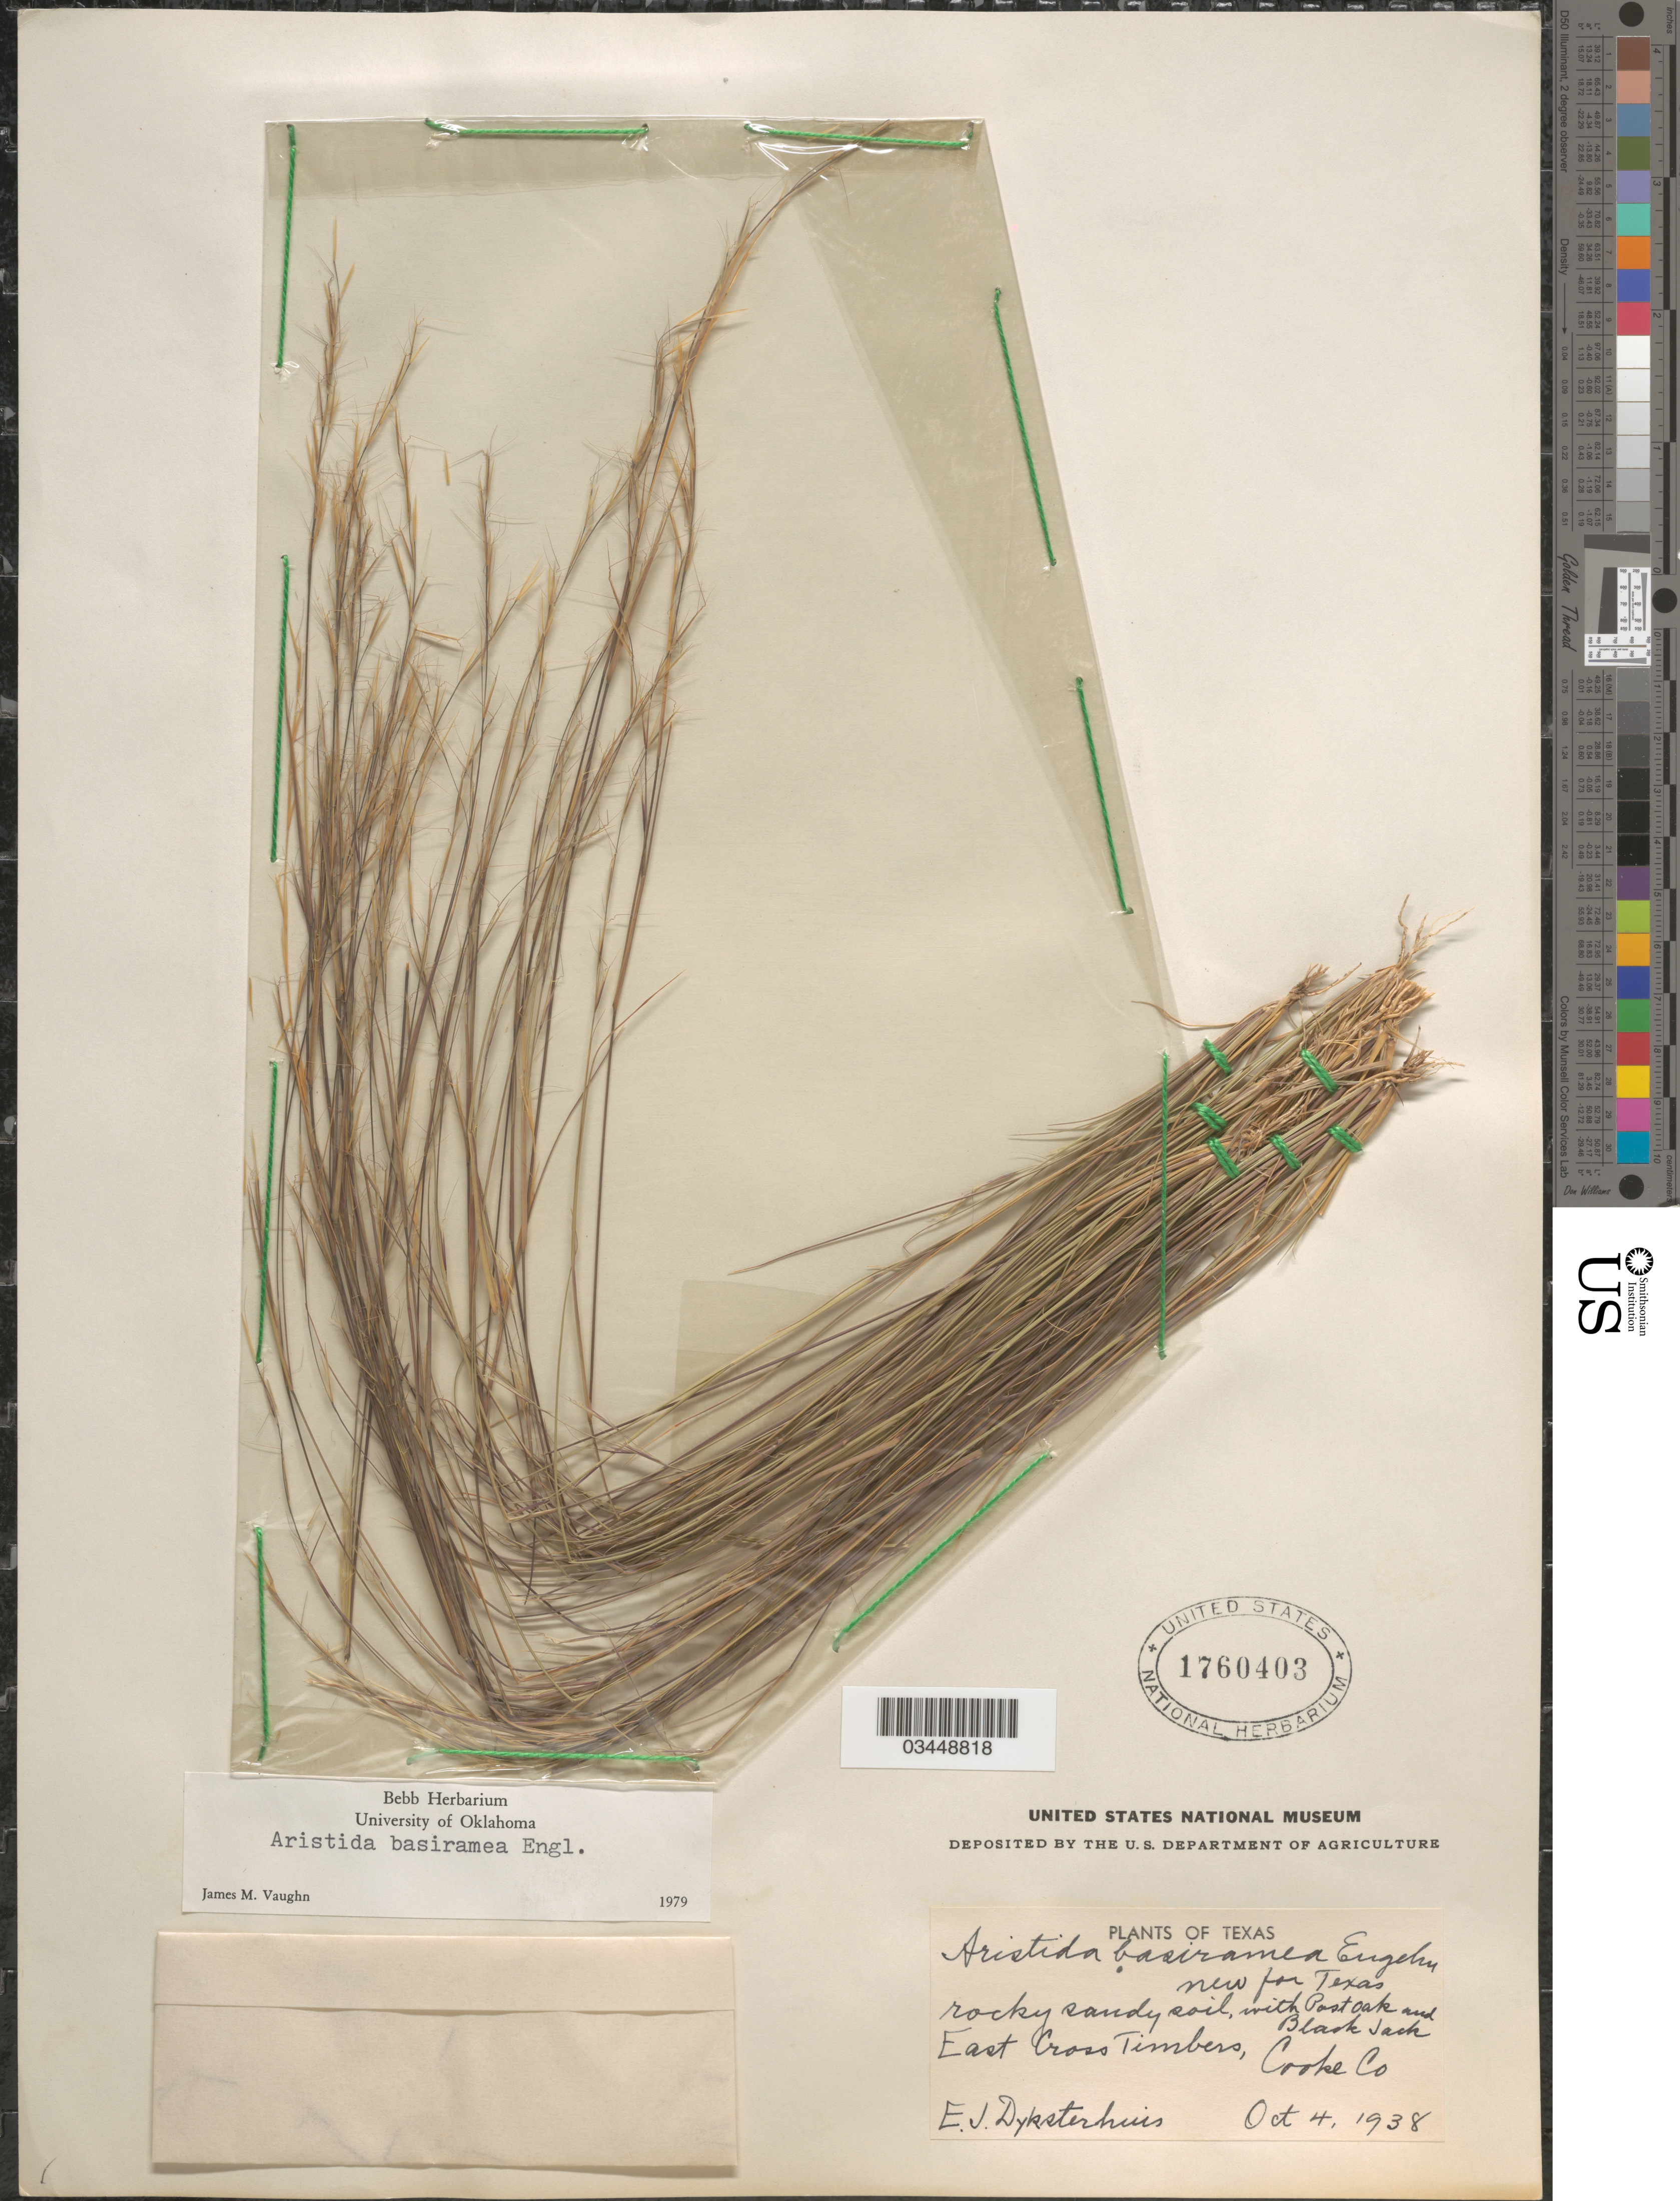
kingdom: Plantae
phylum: Tracheophyta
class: Liliopsida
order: Poales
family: Poaceae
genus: Aristida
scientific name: Aristida basiramea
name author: Engelm. ex Vasey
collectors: E. Dyksterhuis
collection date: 1938-10-04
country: United States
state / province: Texas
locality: East Cross Timbers, Cooke Co.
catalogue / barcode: US 1760403